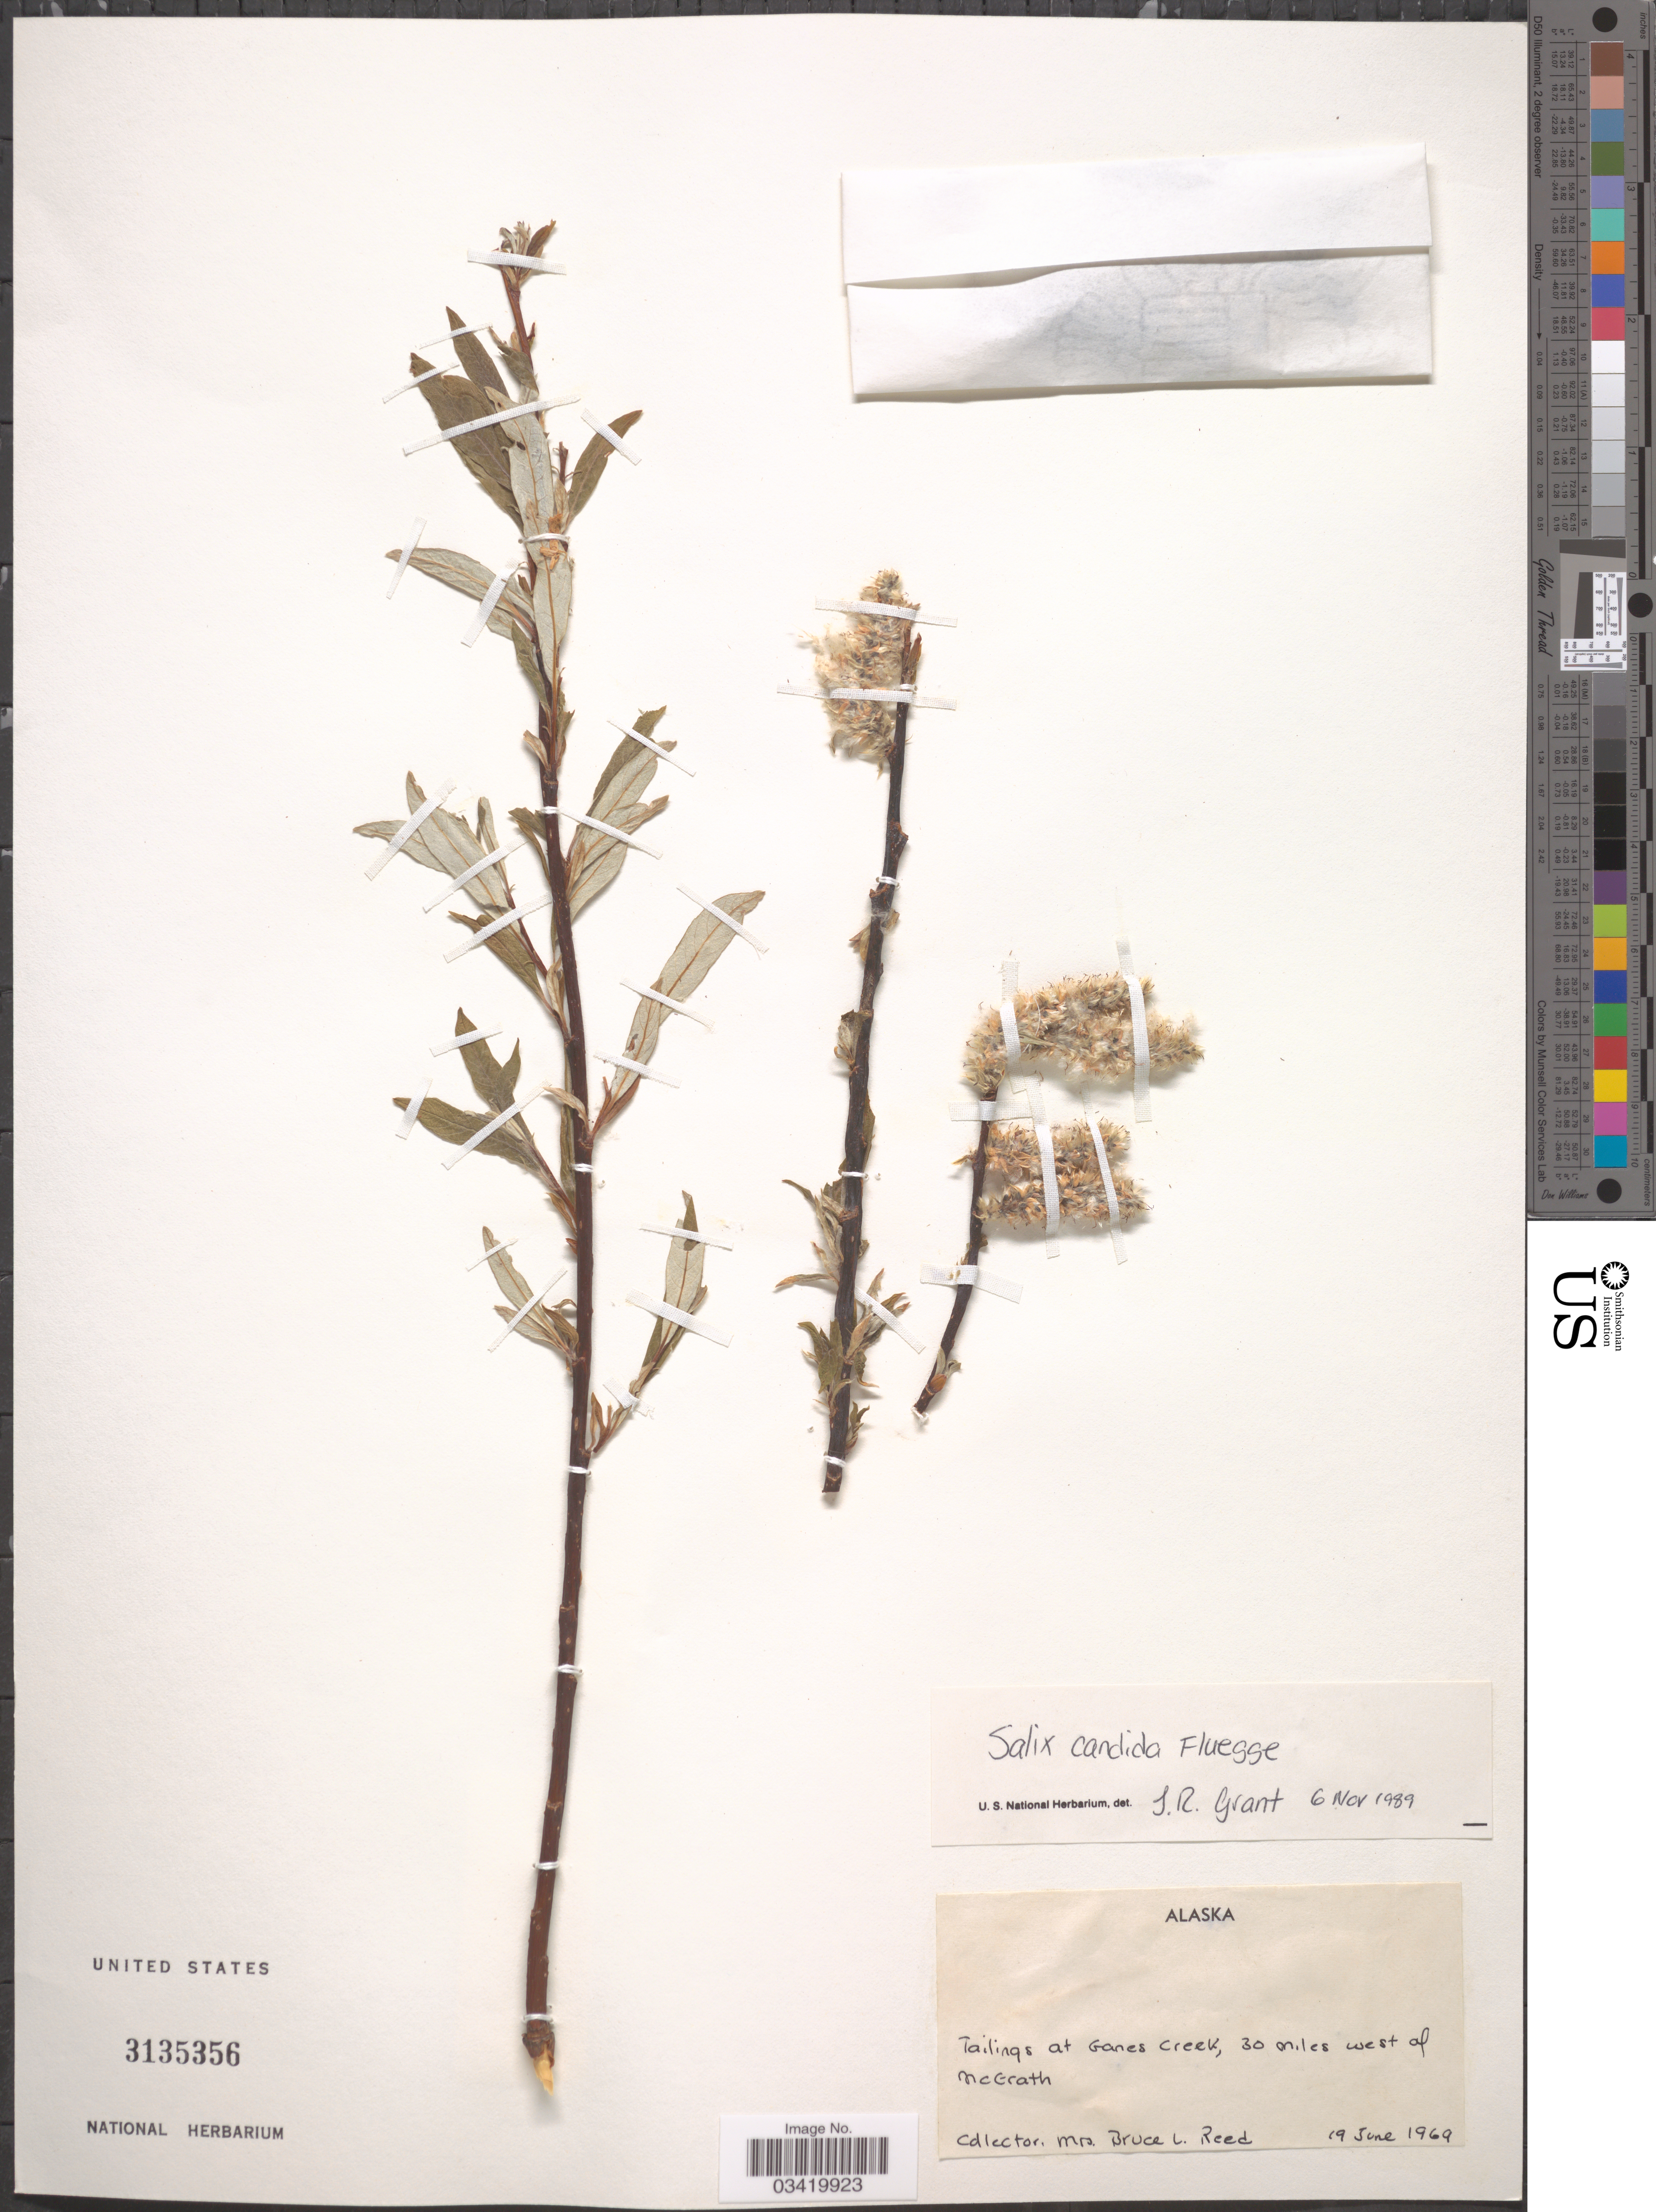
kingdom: Plantae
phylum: Tracheophyta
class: Magnoliopsida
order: Malpighiales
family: Salicaceae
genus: Salix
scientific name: Salix candida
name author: Flüggé ex Willd.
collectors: B. Reed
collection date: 1969-06-19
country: United States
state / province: Alaska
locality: Tailings at Ganes Creek, 30 miles west of McGrath.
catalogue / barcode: US 3135356